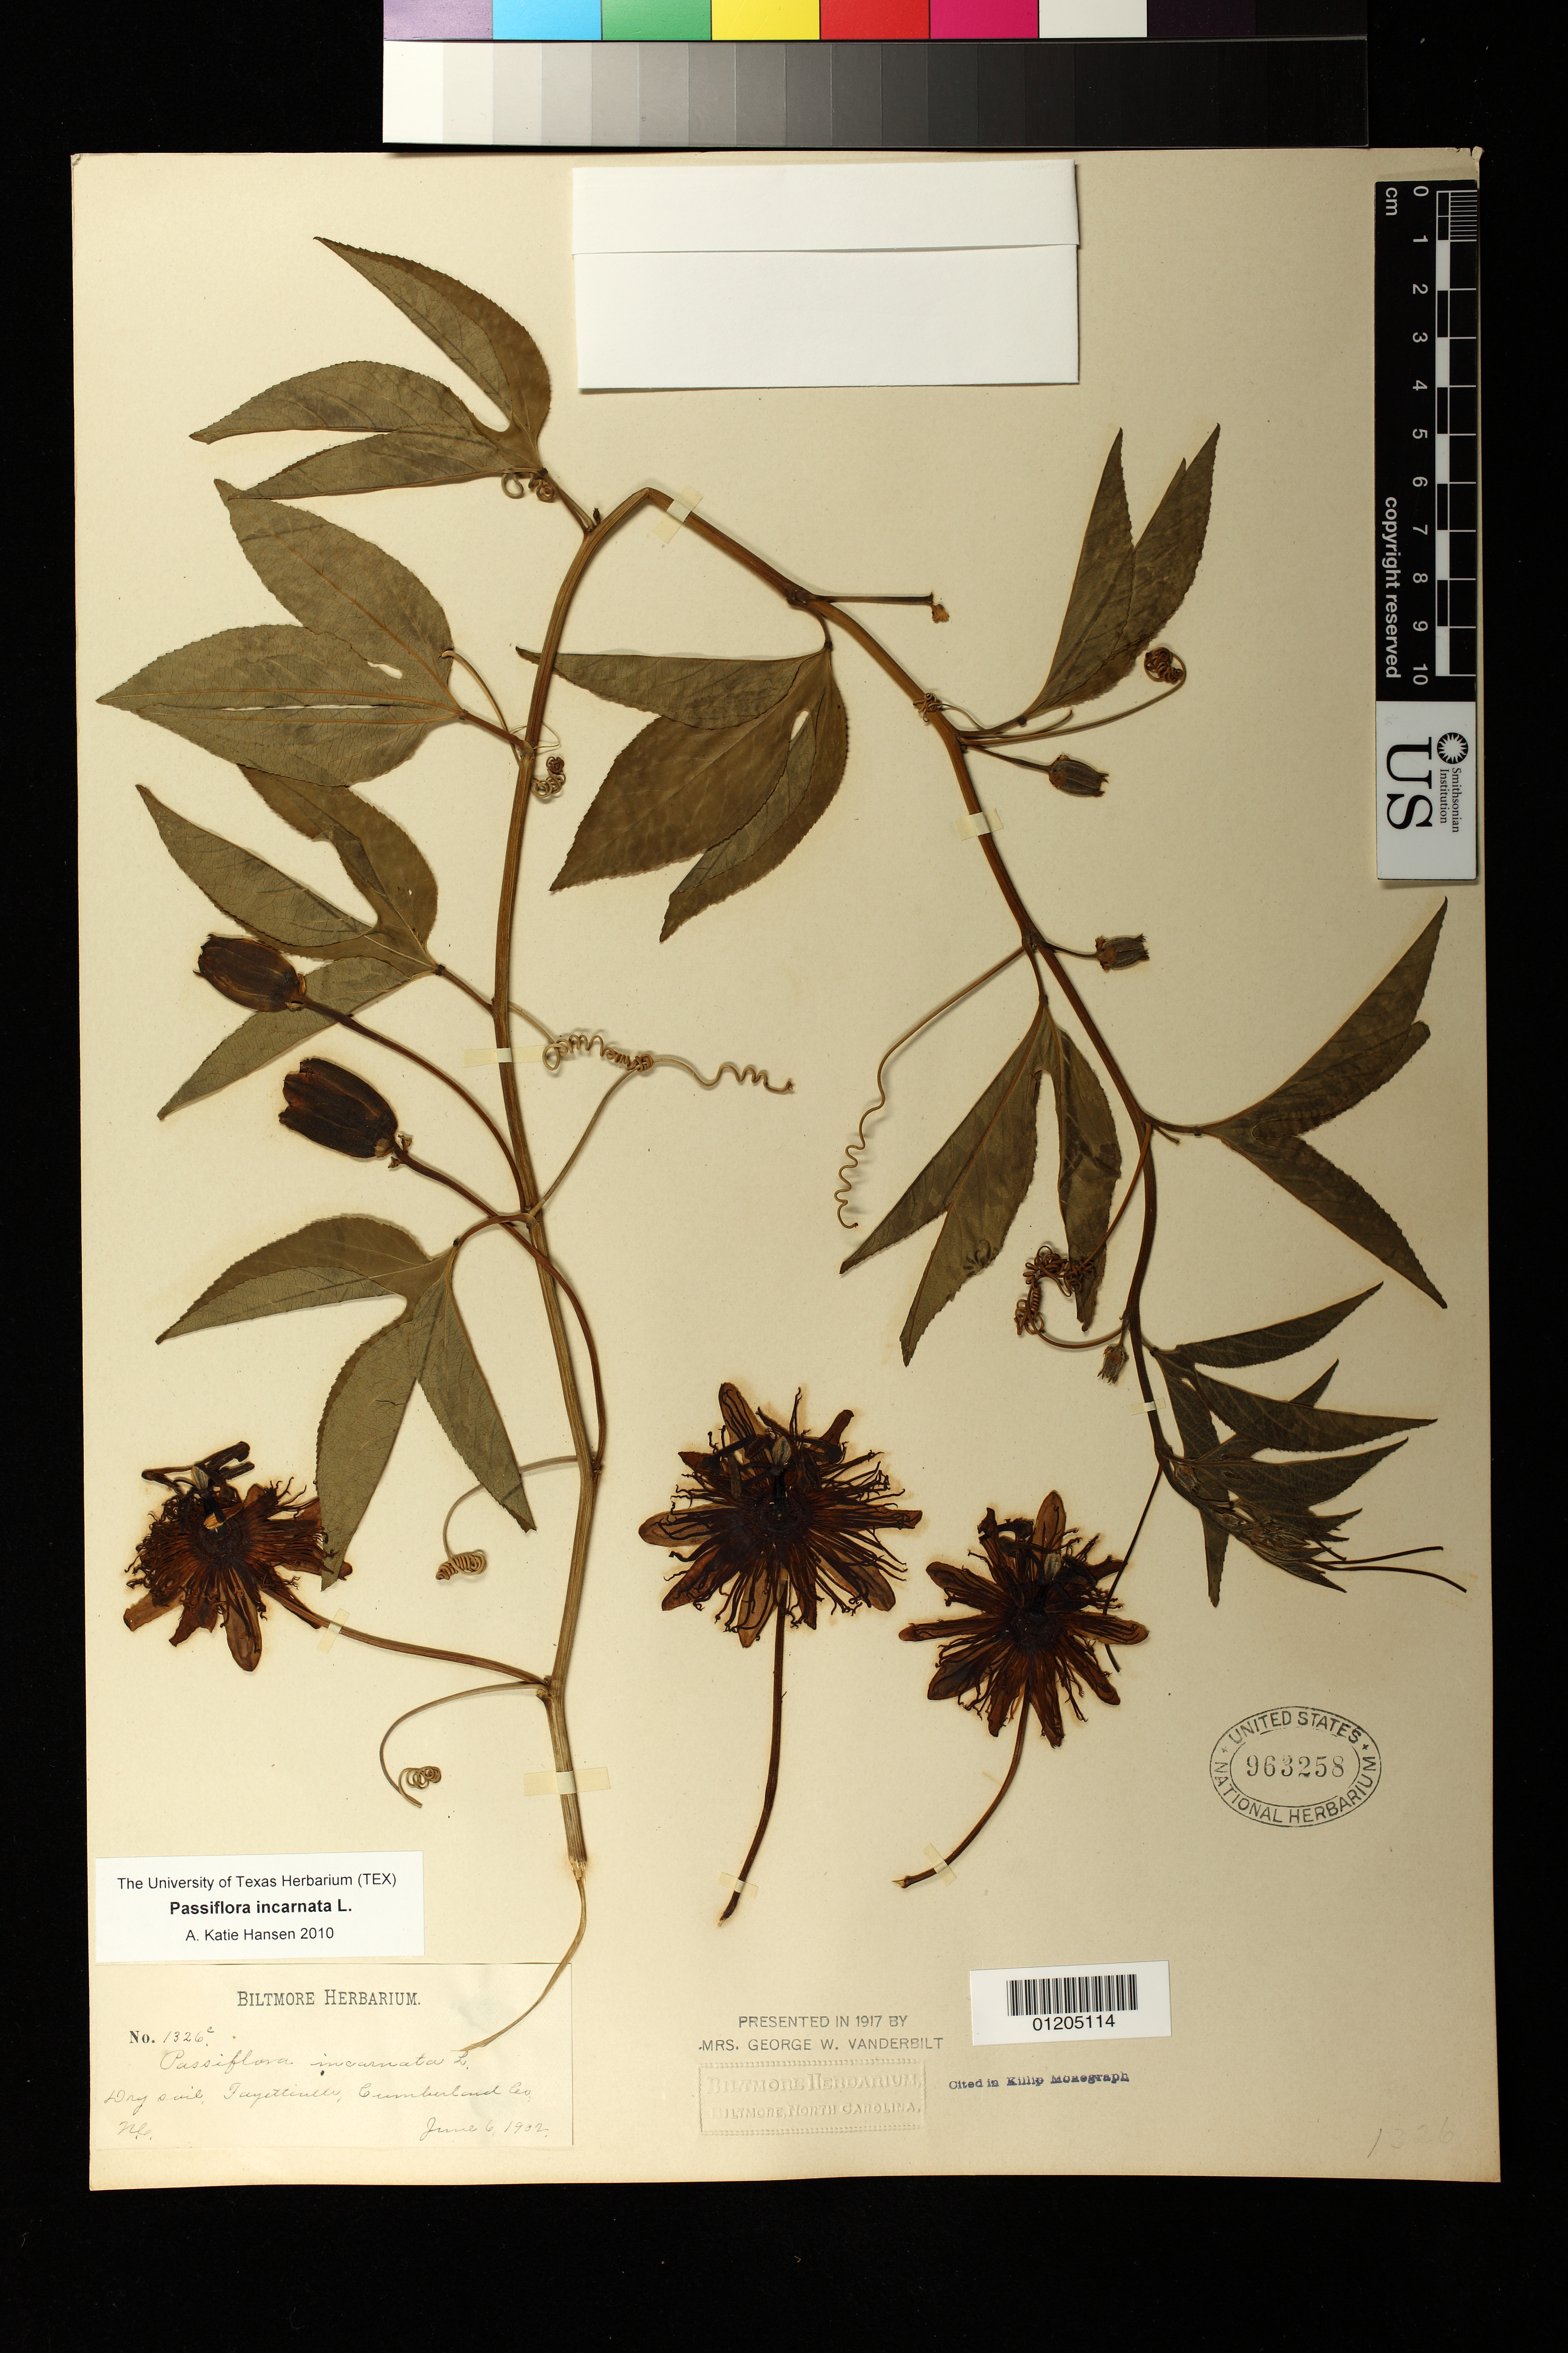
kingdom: Plantae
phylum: Tracheophyta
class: Magnoliopsida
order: Malpighiales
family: Passifloraceae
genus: Passiflora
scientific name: Passiflora incarnata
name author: L.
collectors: ex herb. Biltmore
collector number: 1326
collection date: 1902-06-06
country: United States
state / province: North Carolina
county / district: Cumberland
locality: Dry soil. Fayetteville.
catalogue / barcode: US 963258